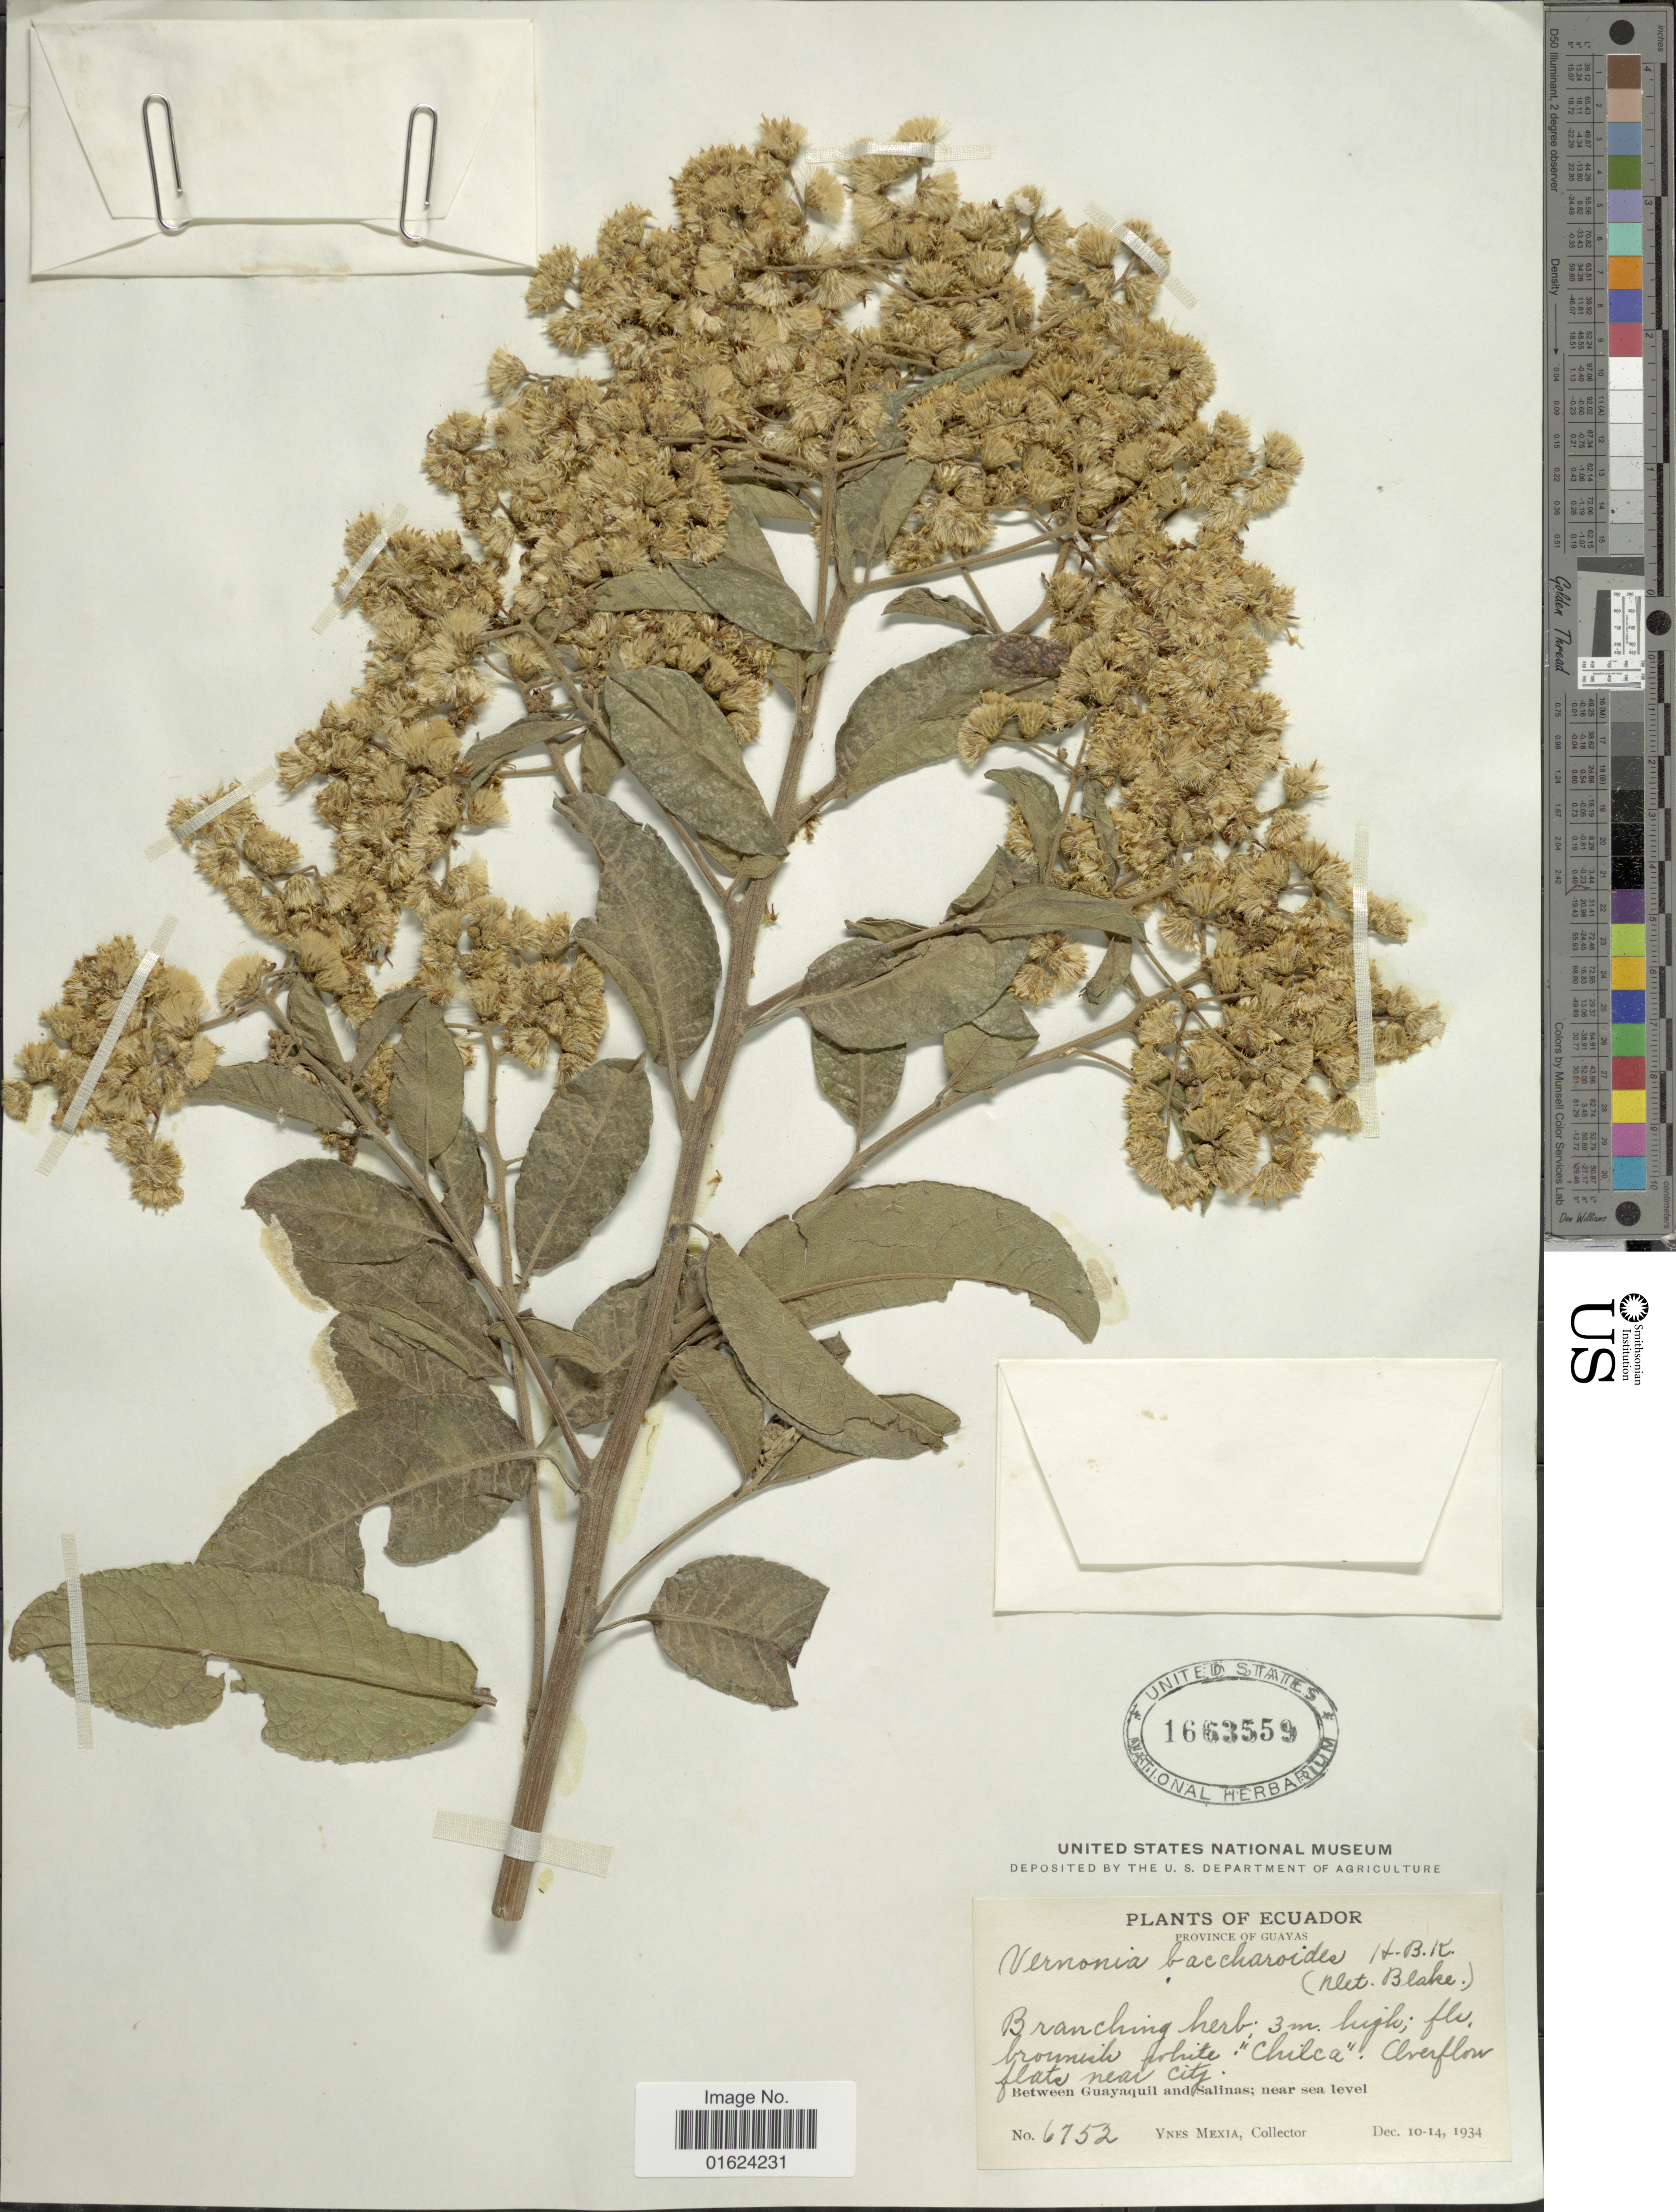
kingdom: Plantae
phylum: Tracheophyta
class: Magnoliopsida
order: Asterales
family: Asteraceae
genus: Vernonanthura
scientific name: Vernonanthura patens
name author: (Kunth) H. Rob.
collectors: Y. Mexia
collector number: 6752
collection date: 1934-12-10/1934-12-14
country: Ecuador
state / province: Guayas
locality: Ecuador, Province of Guayas. Between Guayaquil and Salinas.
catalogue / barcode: US 1663559